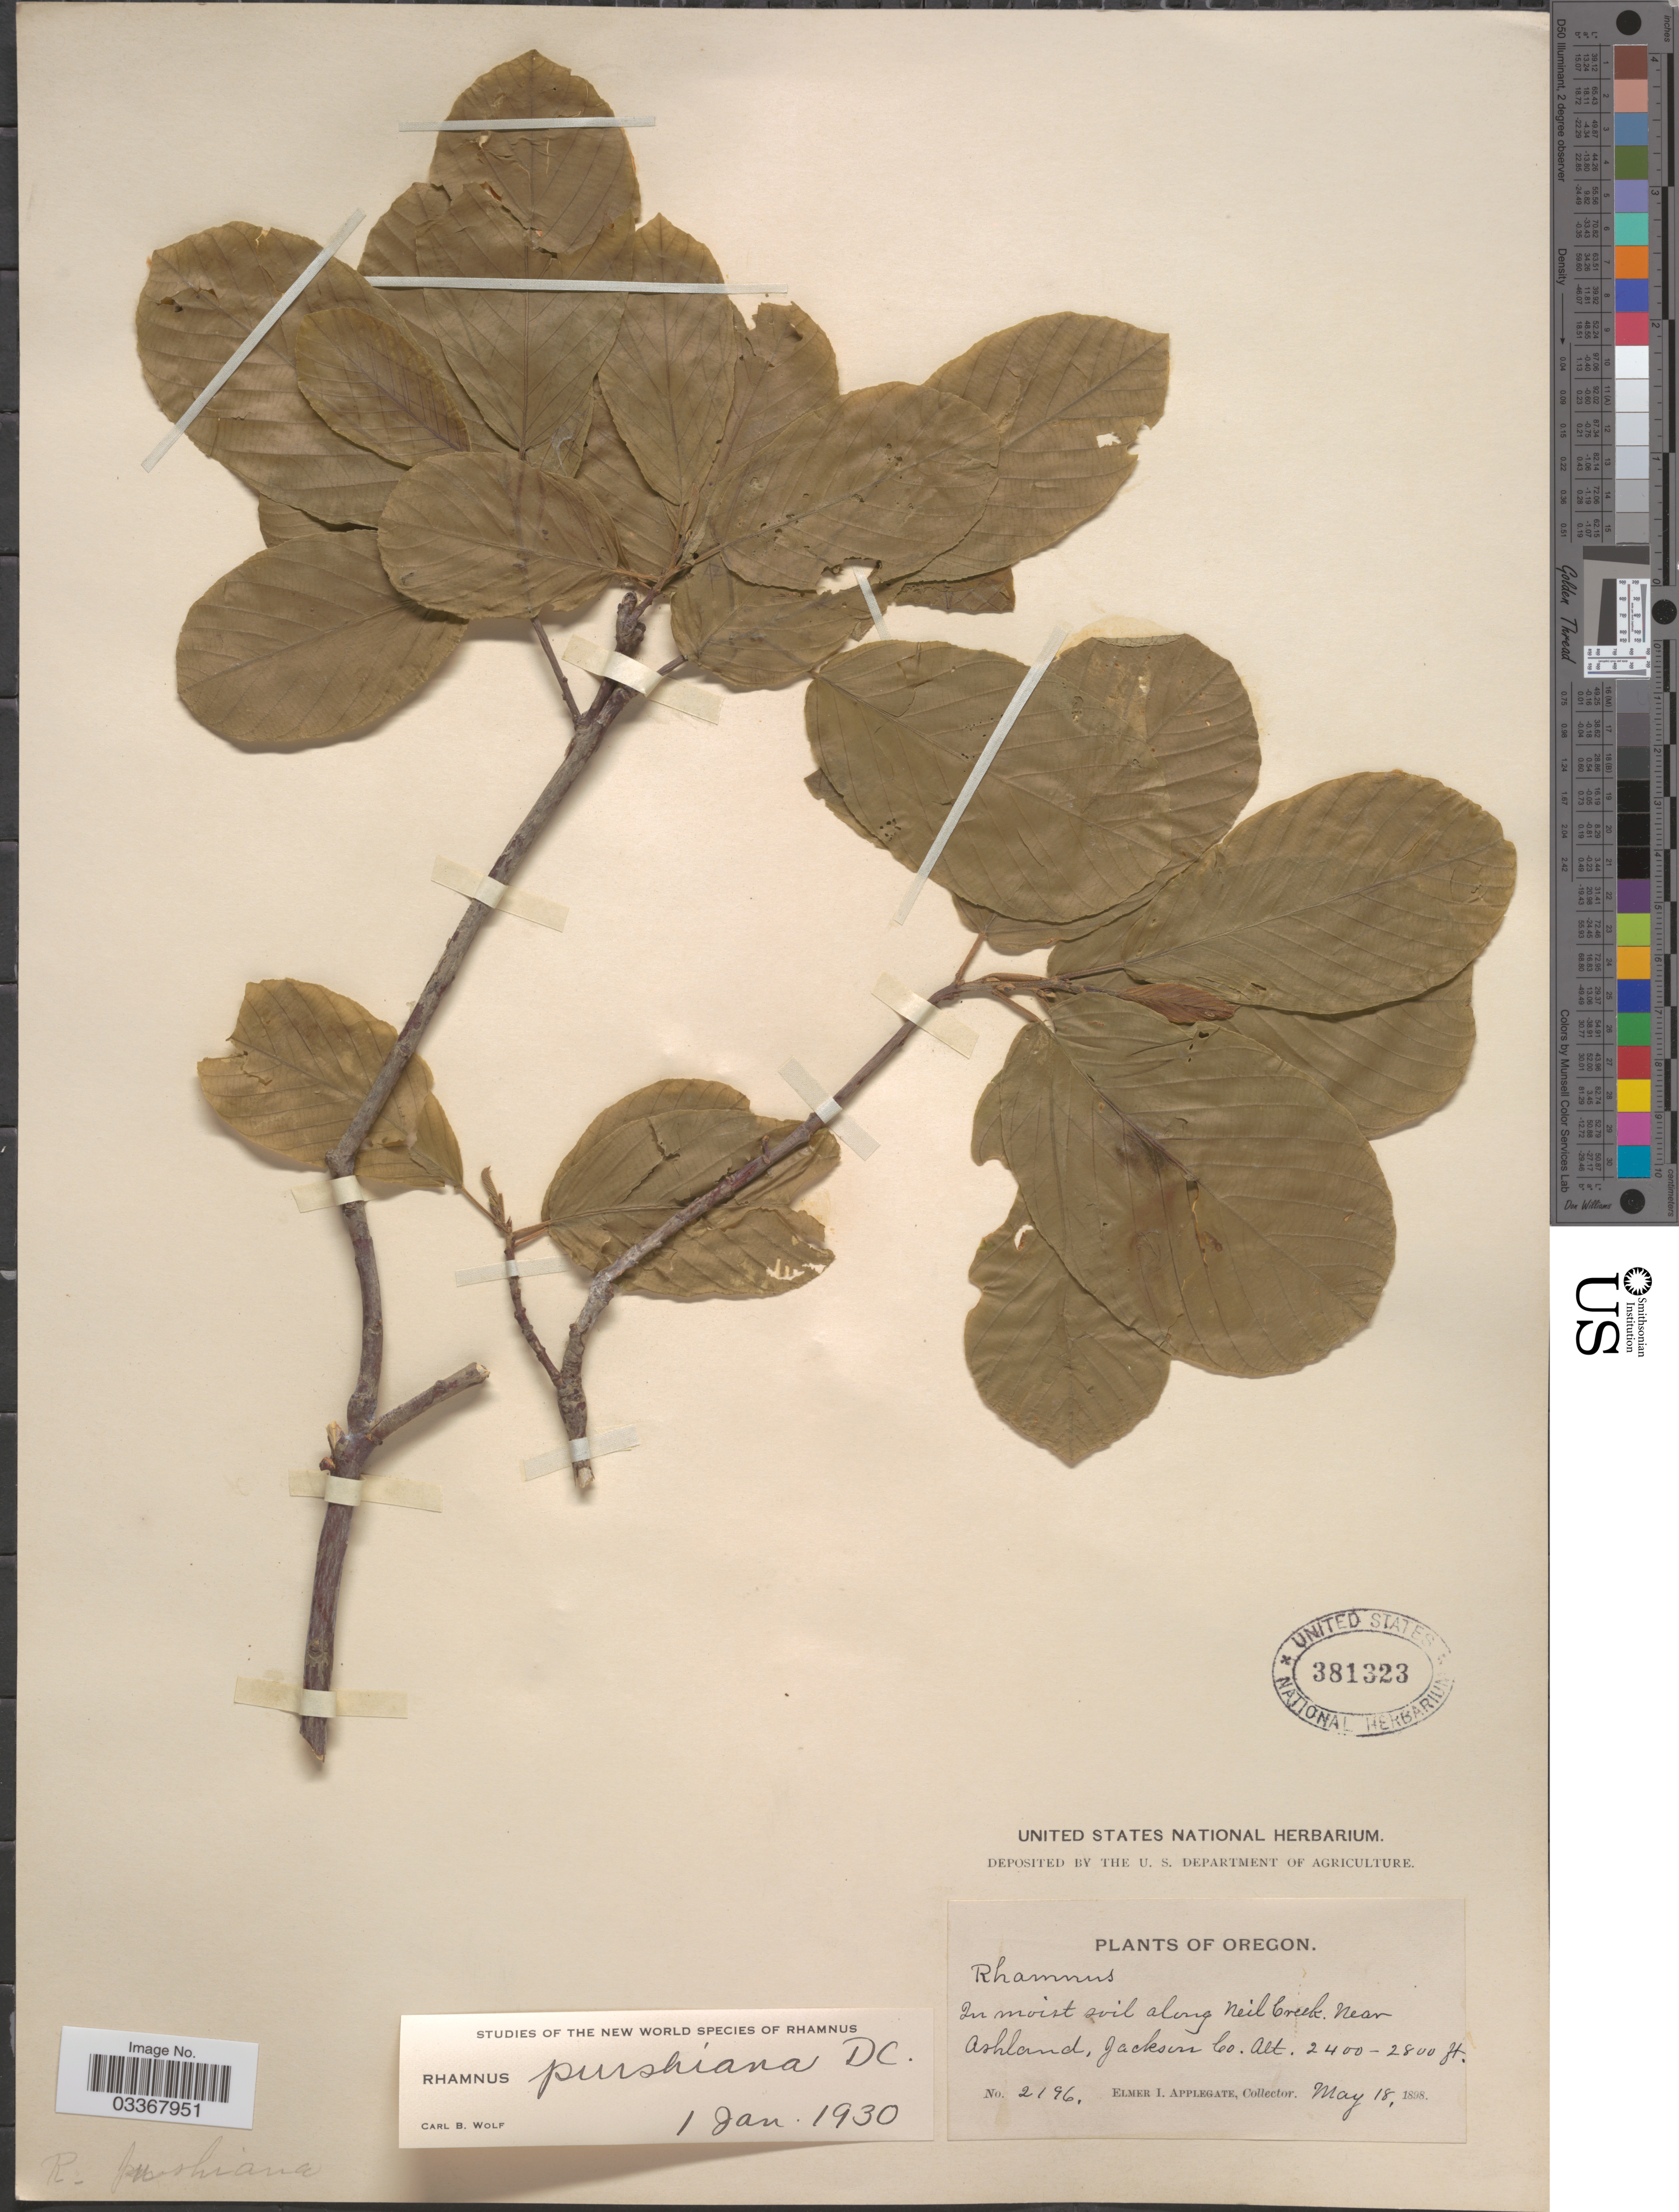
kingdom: Plantae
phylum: Tracheophyta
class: Magnoliopsida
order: Rosales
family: Rhamnaceae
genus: Frangula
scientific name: Frangula purshiana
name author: (DC.) A. Gray ex J.G. Cooper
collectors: E. I. Applegate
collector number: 2196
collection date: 1898-05-18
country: United States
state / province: Oregon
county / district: Jackson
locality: In moist soil along Neil Creek. Near Ashland, Jackson Co.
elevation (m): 732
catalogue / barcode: US 381323